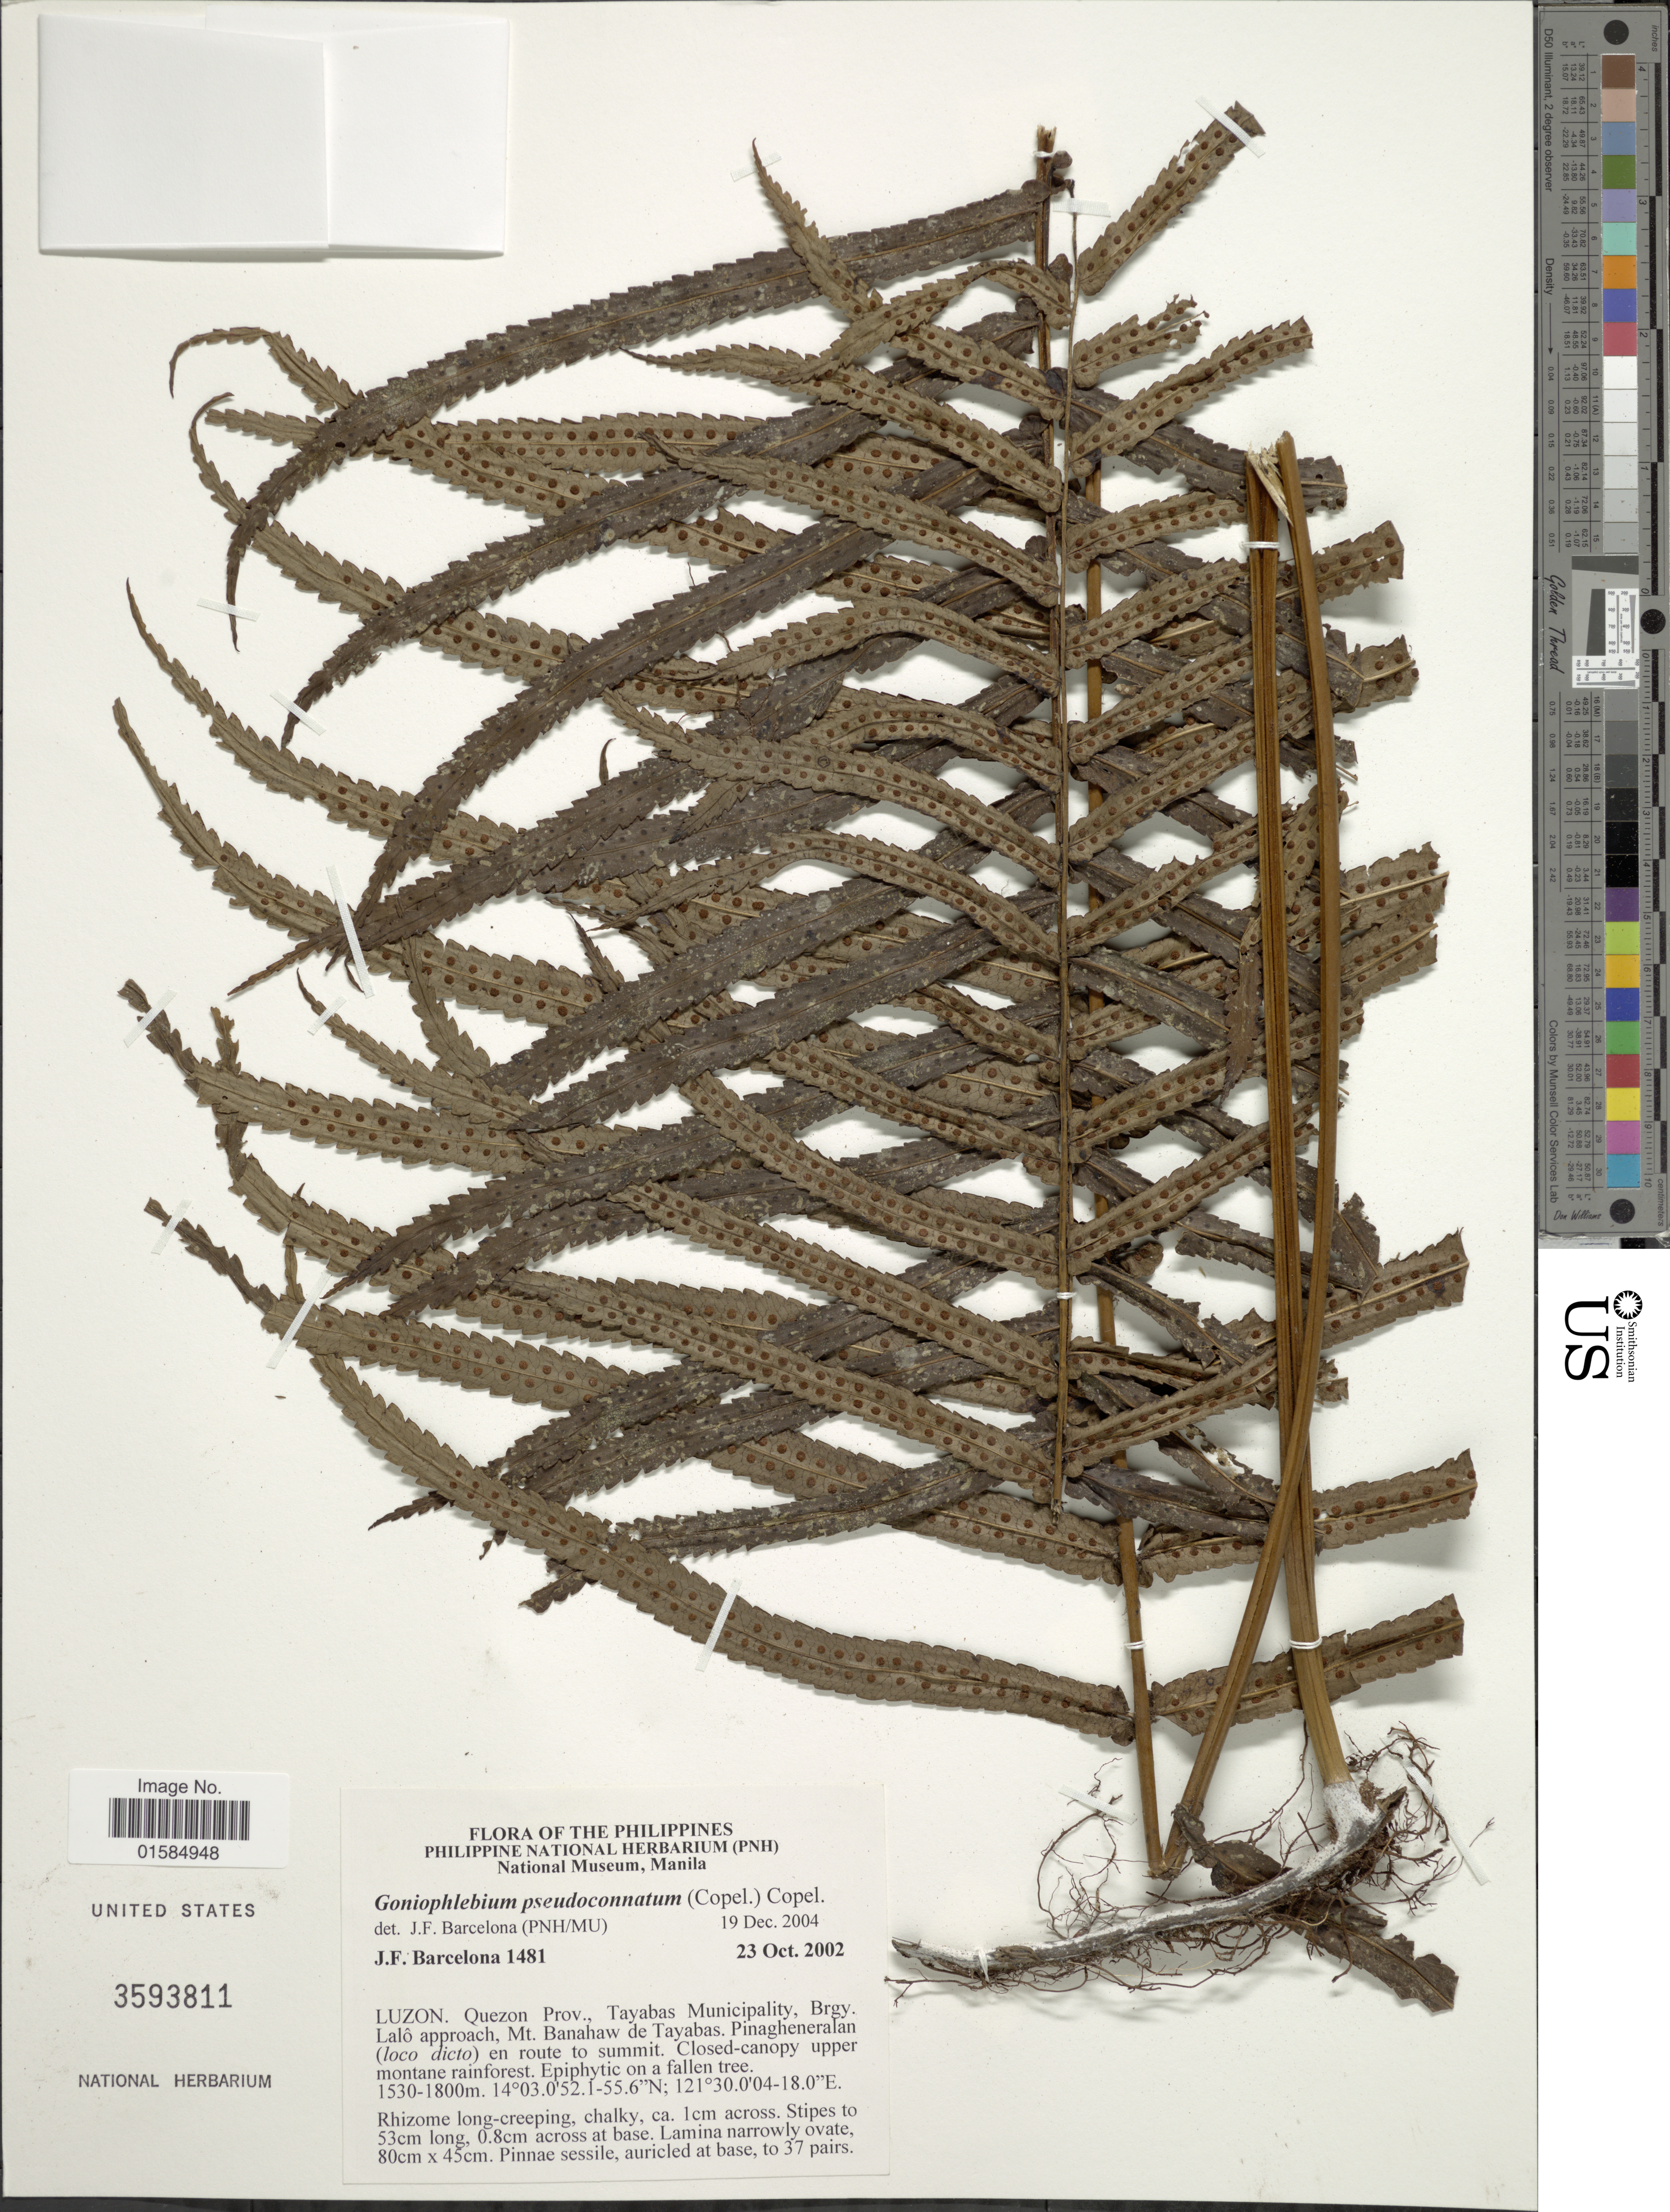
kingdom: Plantae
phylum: Tracheophyta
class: Polypodiopsida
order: Polypodiales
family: Polypodiaceae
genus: Goniophlebium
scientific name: Goniophlebium pseudoconnatum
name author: (Copel.) Copel.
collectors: J. F. Barcelona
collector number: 1481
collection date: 2002-10-23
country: Philippines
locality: Luzon, Quezon Prov., Tayabas Municipality, Brgy. Lalo approach, mt. Banahaw de Tayabas, Pinagheneralan (loco dicto) en route to summit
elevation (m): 1530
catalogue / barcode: US 3593811